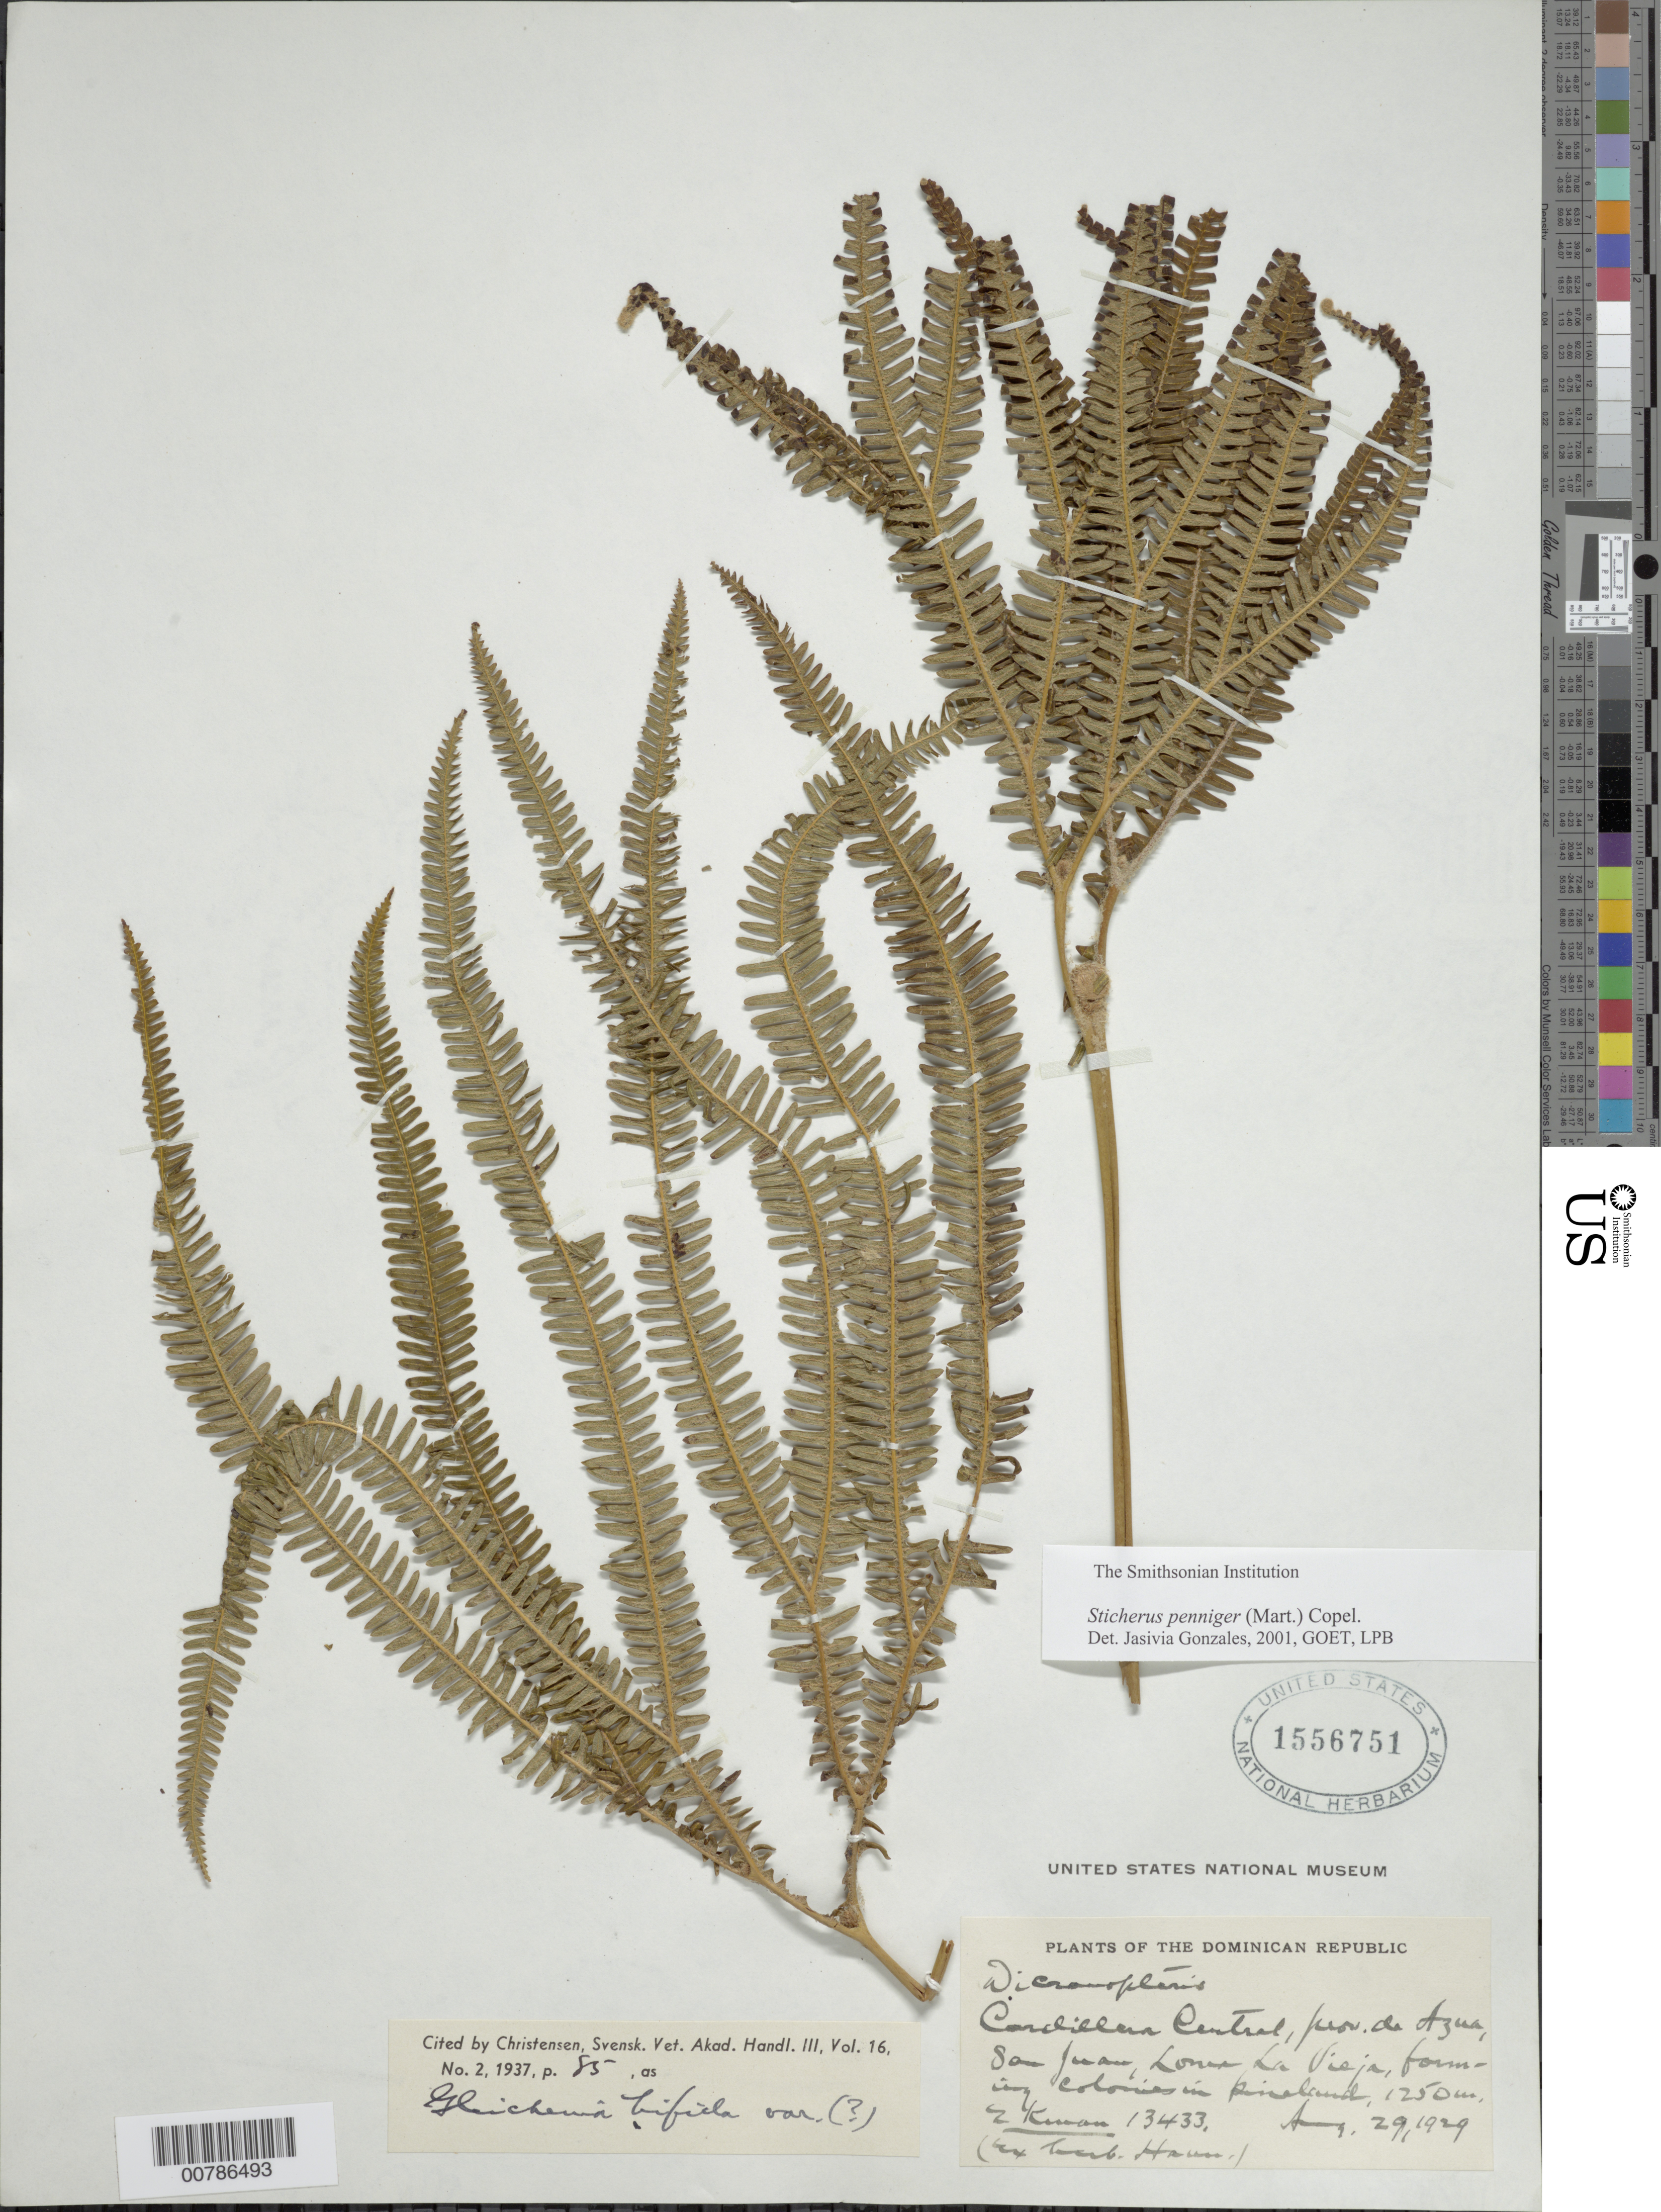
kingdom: Plantae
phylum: Tracheophyta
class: Polypodiopsida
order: Gleicheniales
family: Gleicheniaceae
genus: Sticherus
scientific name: Sticherus pruinosus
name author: (Mart.) Ching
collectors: E. L. Ekman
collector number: H 13433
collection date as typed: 29 Aug 1929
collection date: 1929-08-29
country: Dominican Republic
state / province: Azua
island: Hispaniola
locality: San Juan, Loma La Vieja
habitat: In pinelands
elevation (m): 12500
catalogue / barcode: US 1556751